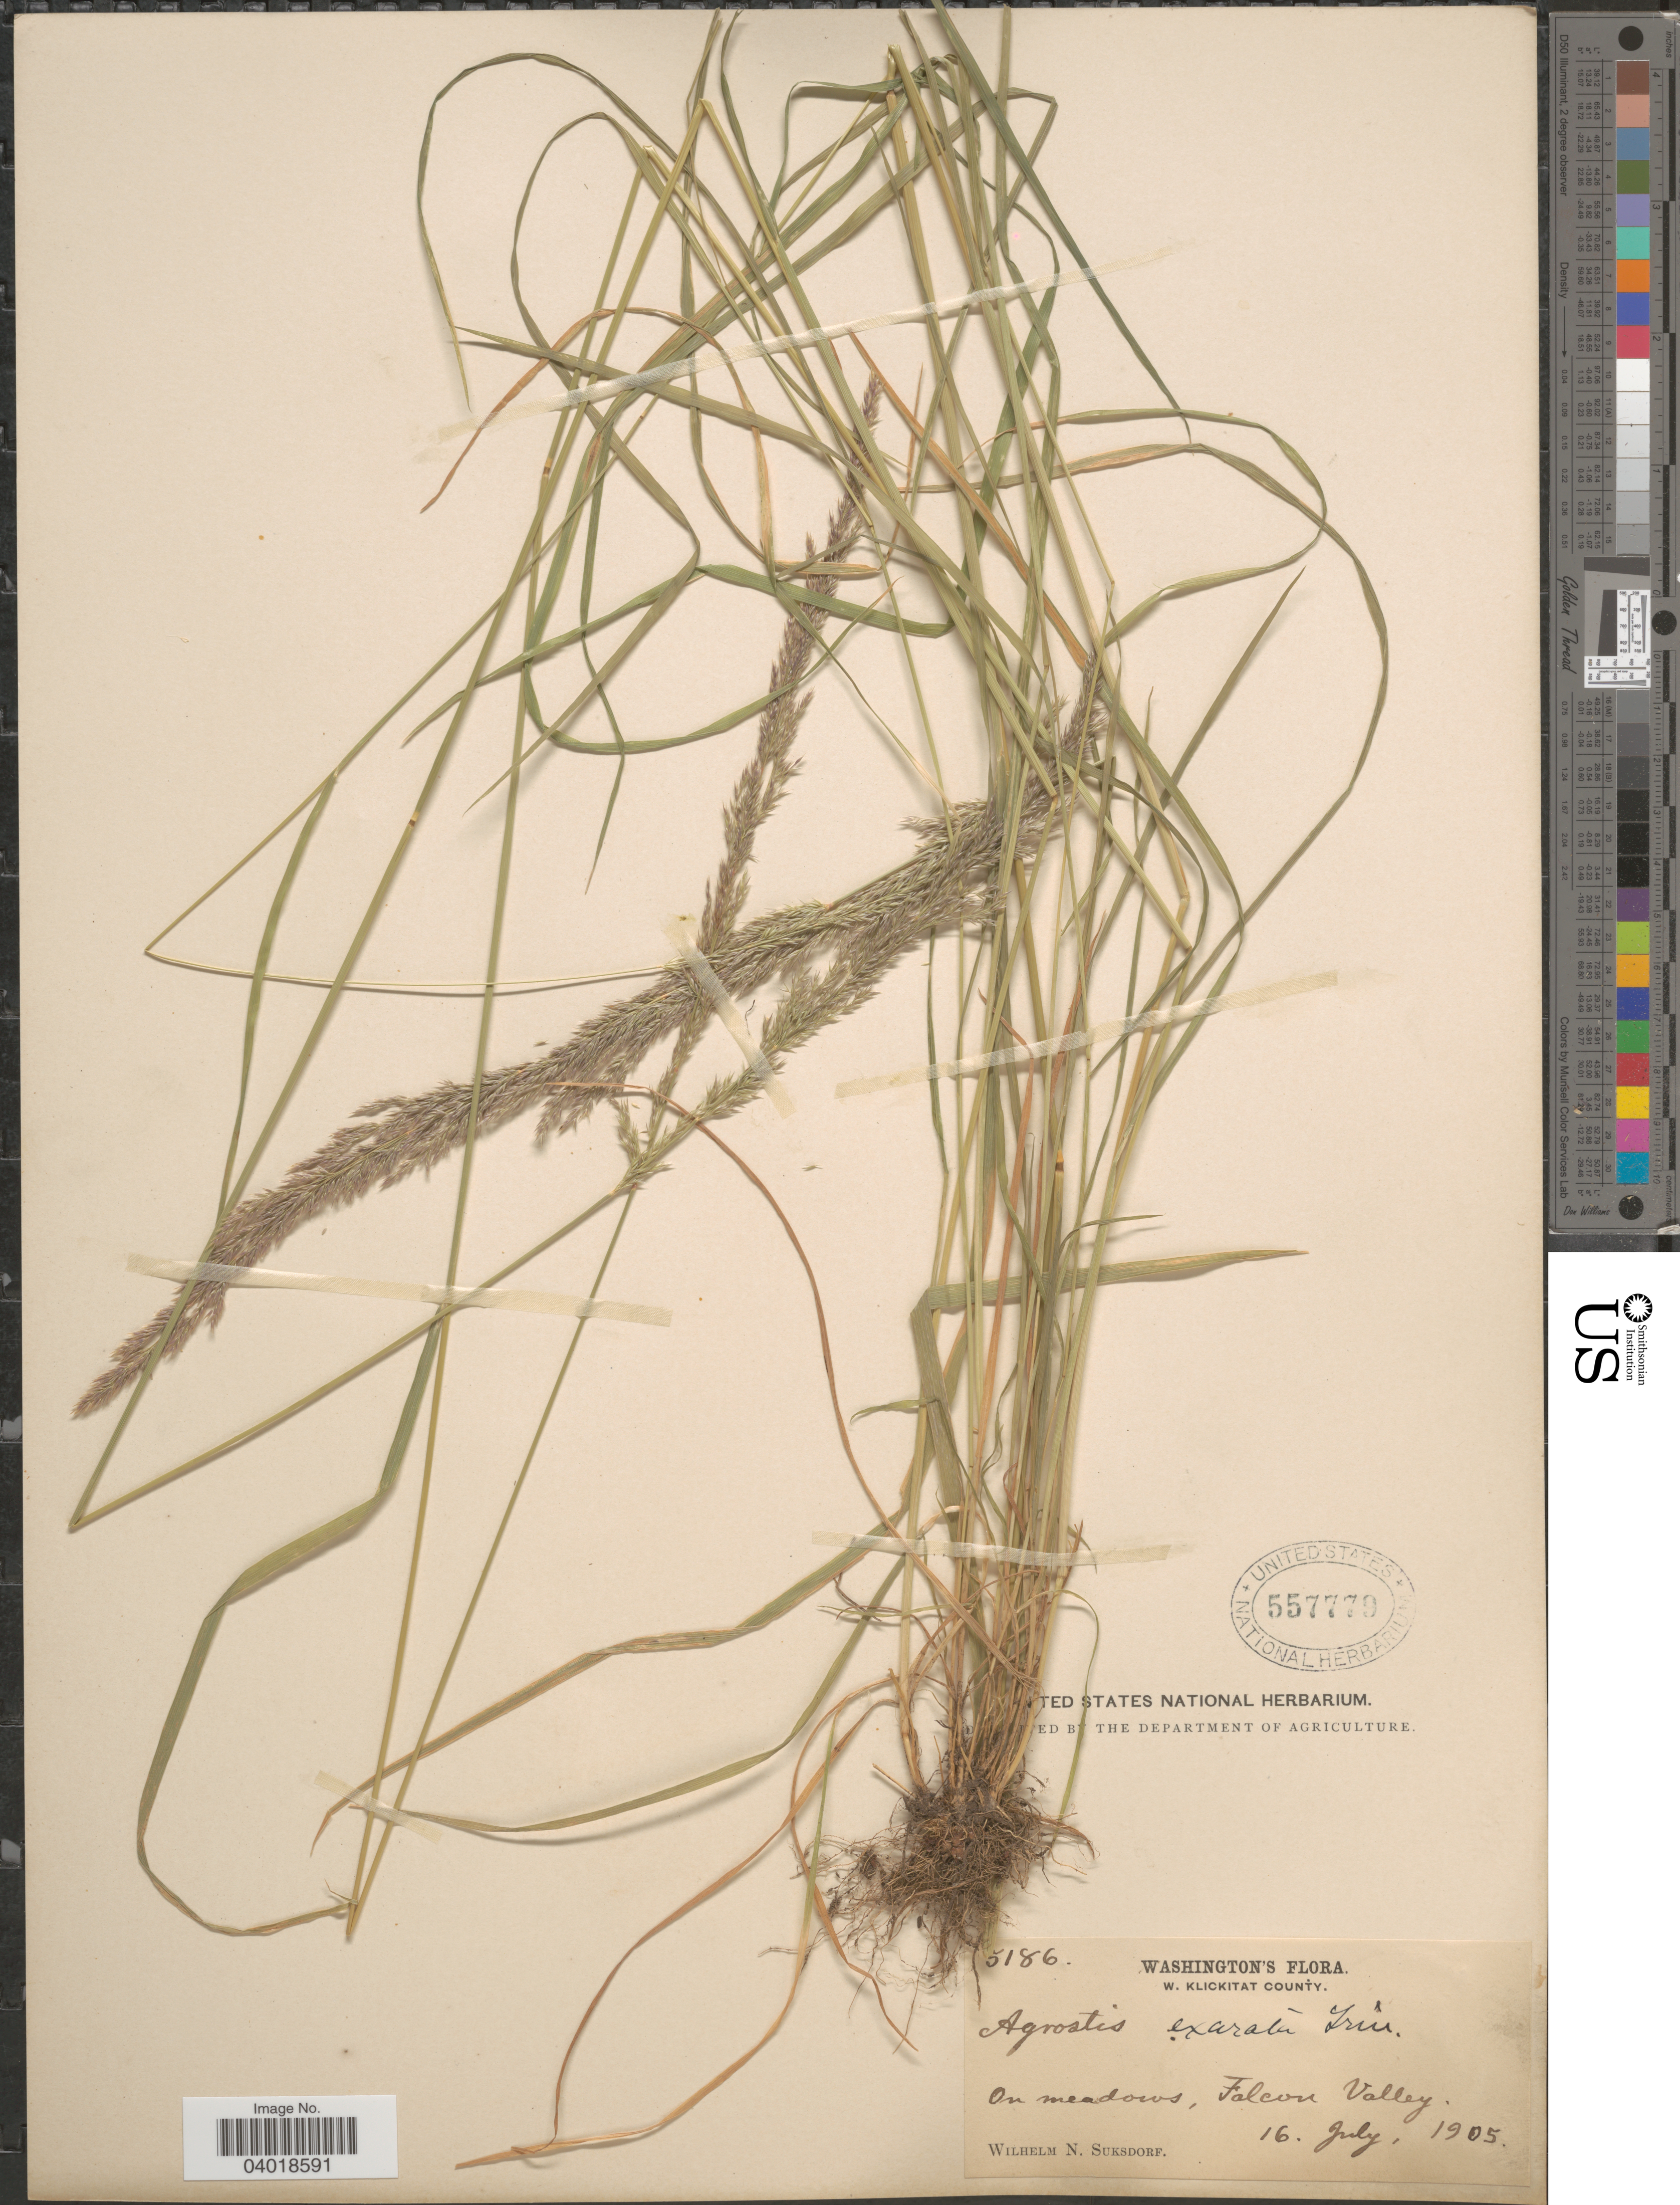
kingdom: Plantae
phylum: Tracheophyta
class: Liliopsida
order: Poales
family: Poaceae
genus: Agrostis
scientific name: Agrostis exarata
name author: Trin.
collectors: W. N. Suksdorf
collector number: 5186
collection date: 1905-07-16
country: United States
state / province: Washington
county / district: Klickitat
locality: W. Klickitat County. On meadows, Falcon Valley.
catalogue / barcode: US 557779